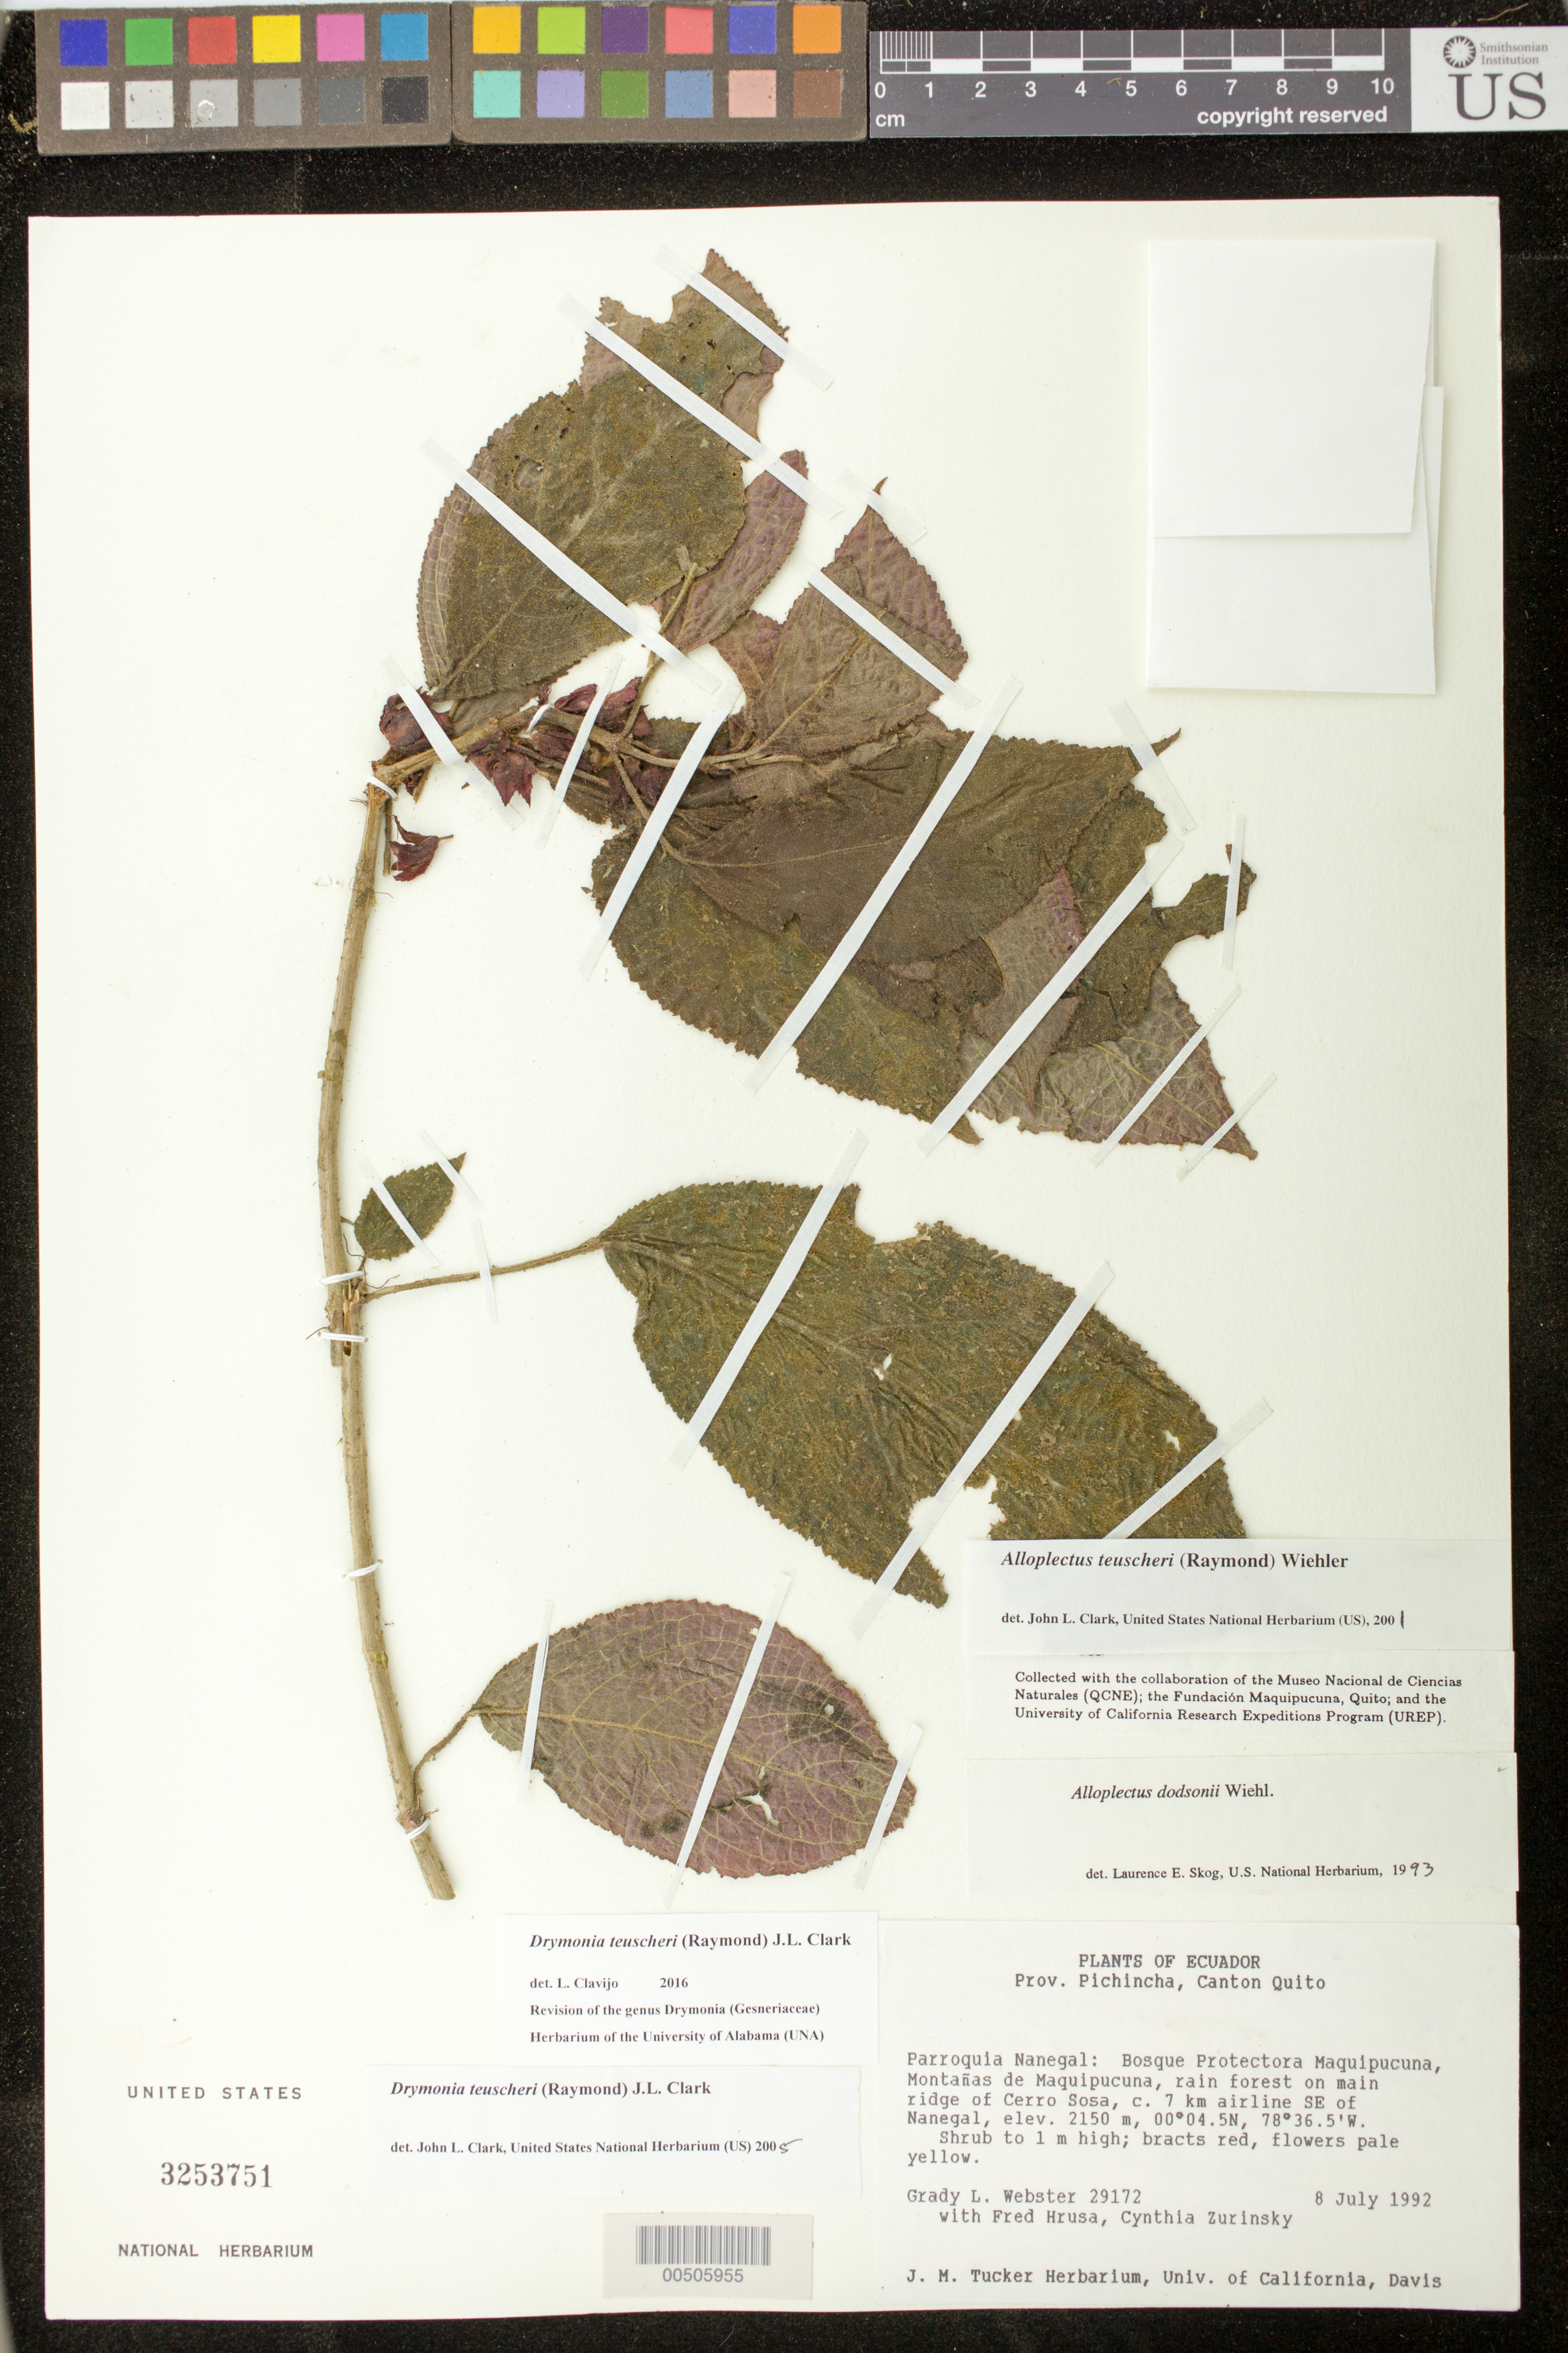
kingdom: Plantae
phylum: Tracheophyta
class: Magnoliopsida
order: Lamiales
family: Gesneriaceae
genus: Drymonia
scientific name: Drymonia dodsonii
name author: (Wiehler) J.L. Clark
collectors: G. L. Webster, G. Hrusa & C. Zurinsky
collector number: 29172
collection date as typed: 08 Jul 1992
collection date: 1992-07-08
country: Ecuador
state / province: Pichincha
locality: Canton Quito, Nanegal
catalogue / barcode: US 3253751